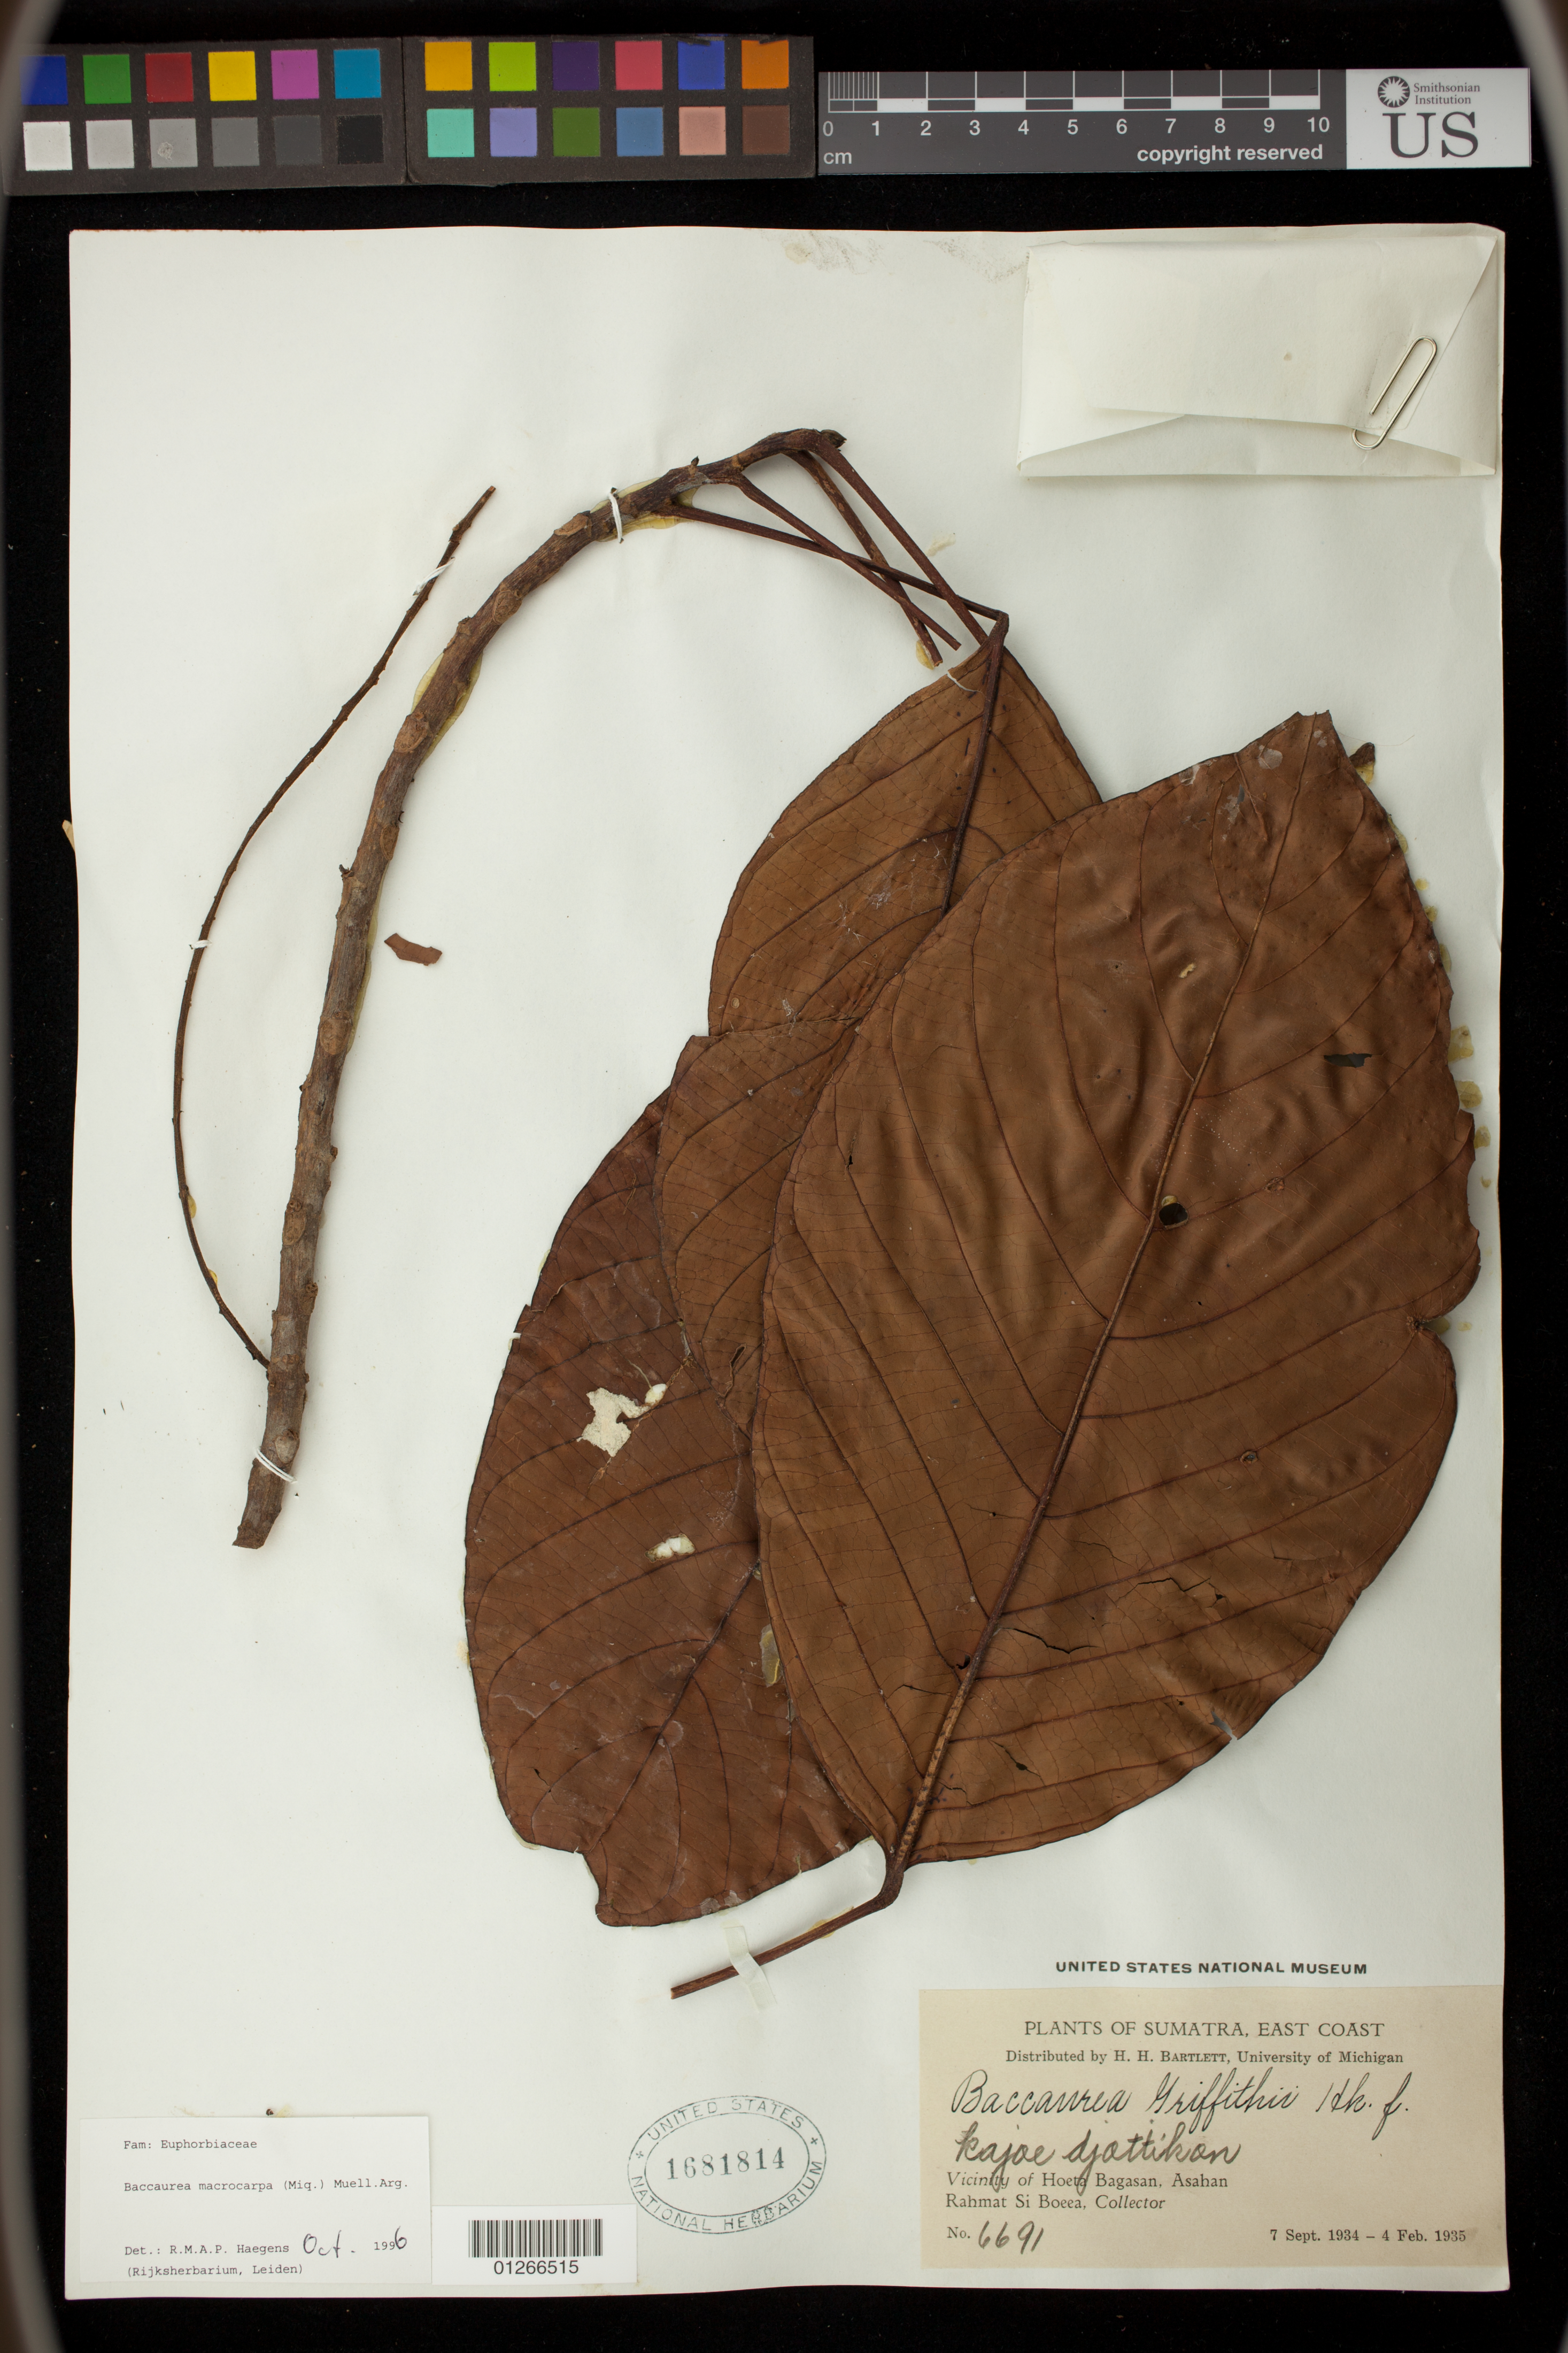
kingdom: Plantae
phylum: Tracheophyta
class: Magnoliopsida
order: Malpighiales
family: Phyllanthaceae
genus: Baccaurea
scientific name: Baccaurea macrocarpa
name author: (Miq.) Müll. Arg.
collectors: Rahmat Si Boeea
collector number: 6691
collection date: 1934-09-07/1935-02-04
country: Indonesia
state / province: Sumatra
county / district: Sumatera Utara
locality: Sumatra, East Coast. Vicinity of Hoeta [Huta] Bagasan, Asahan.